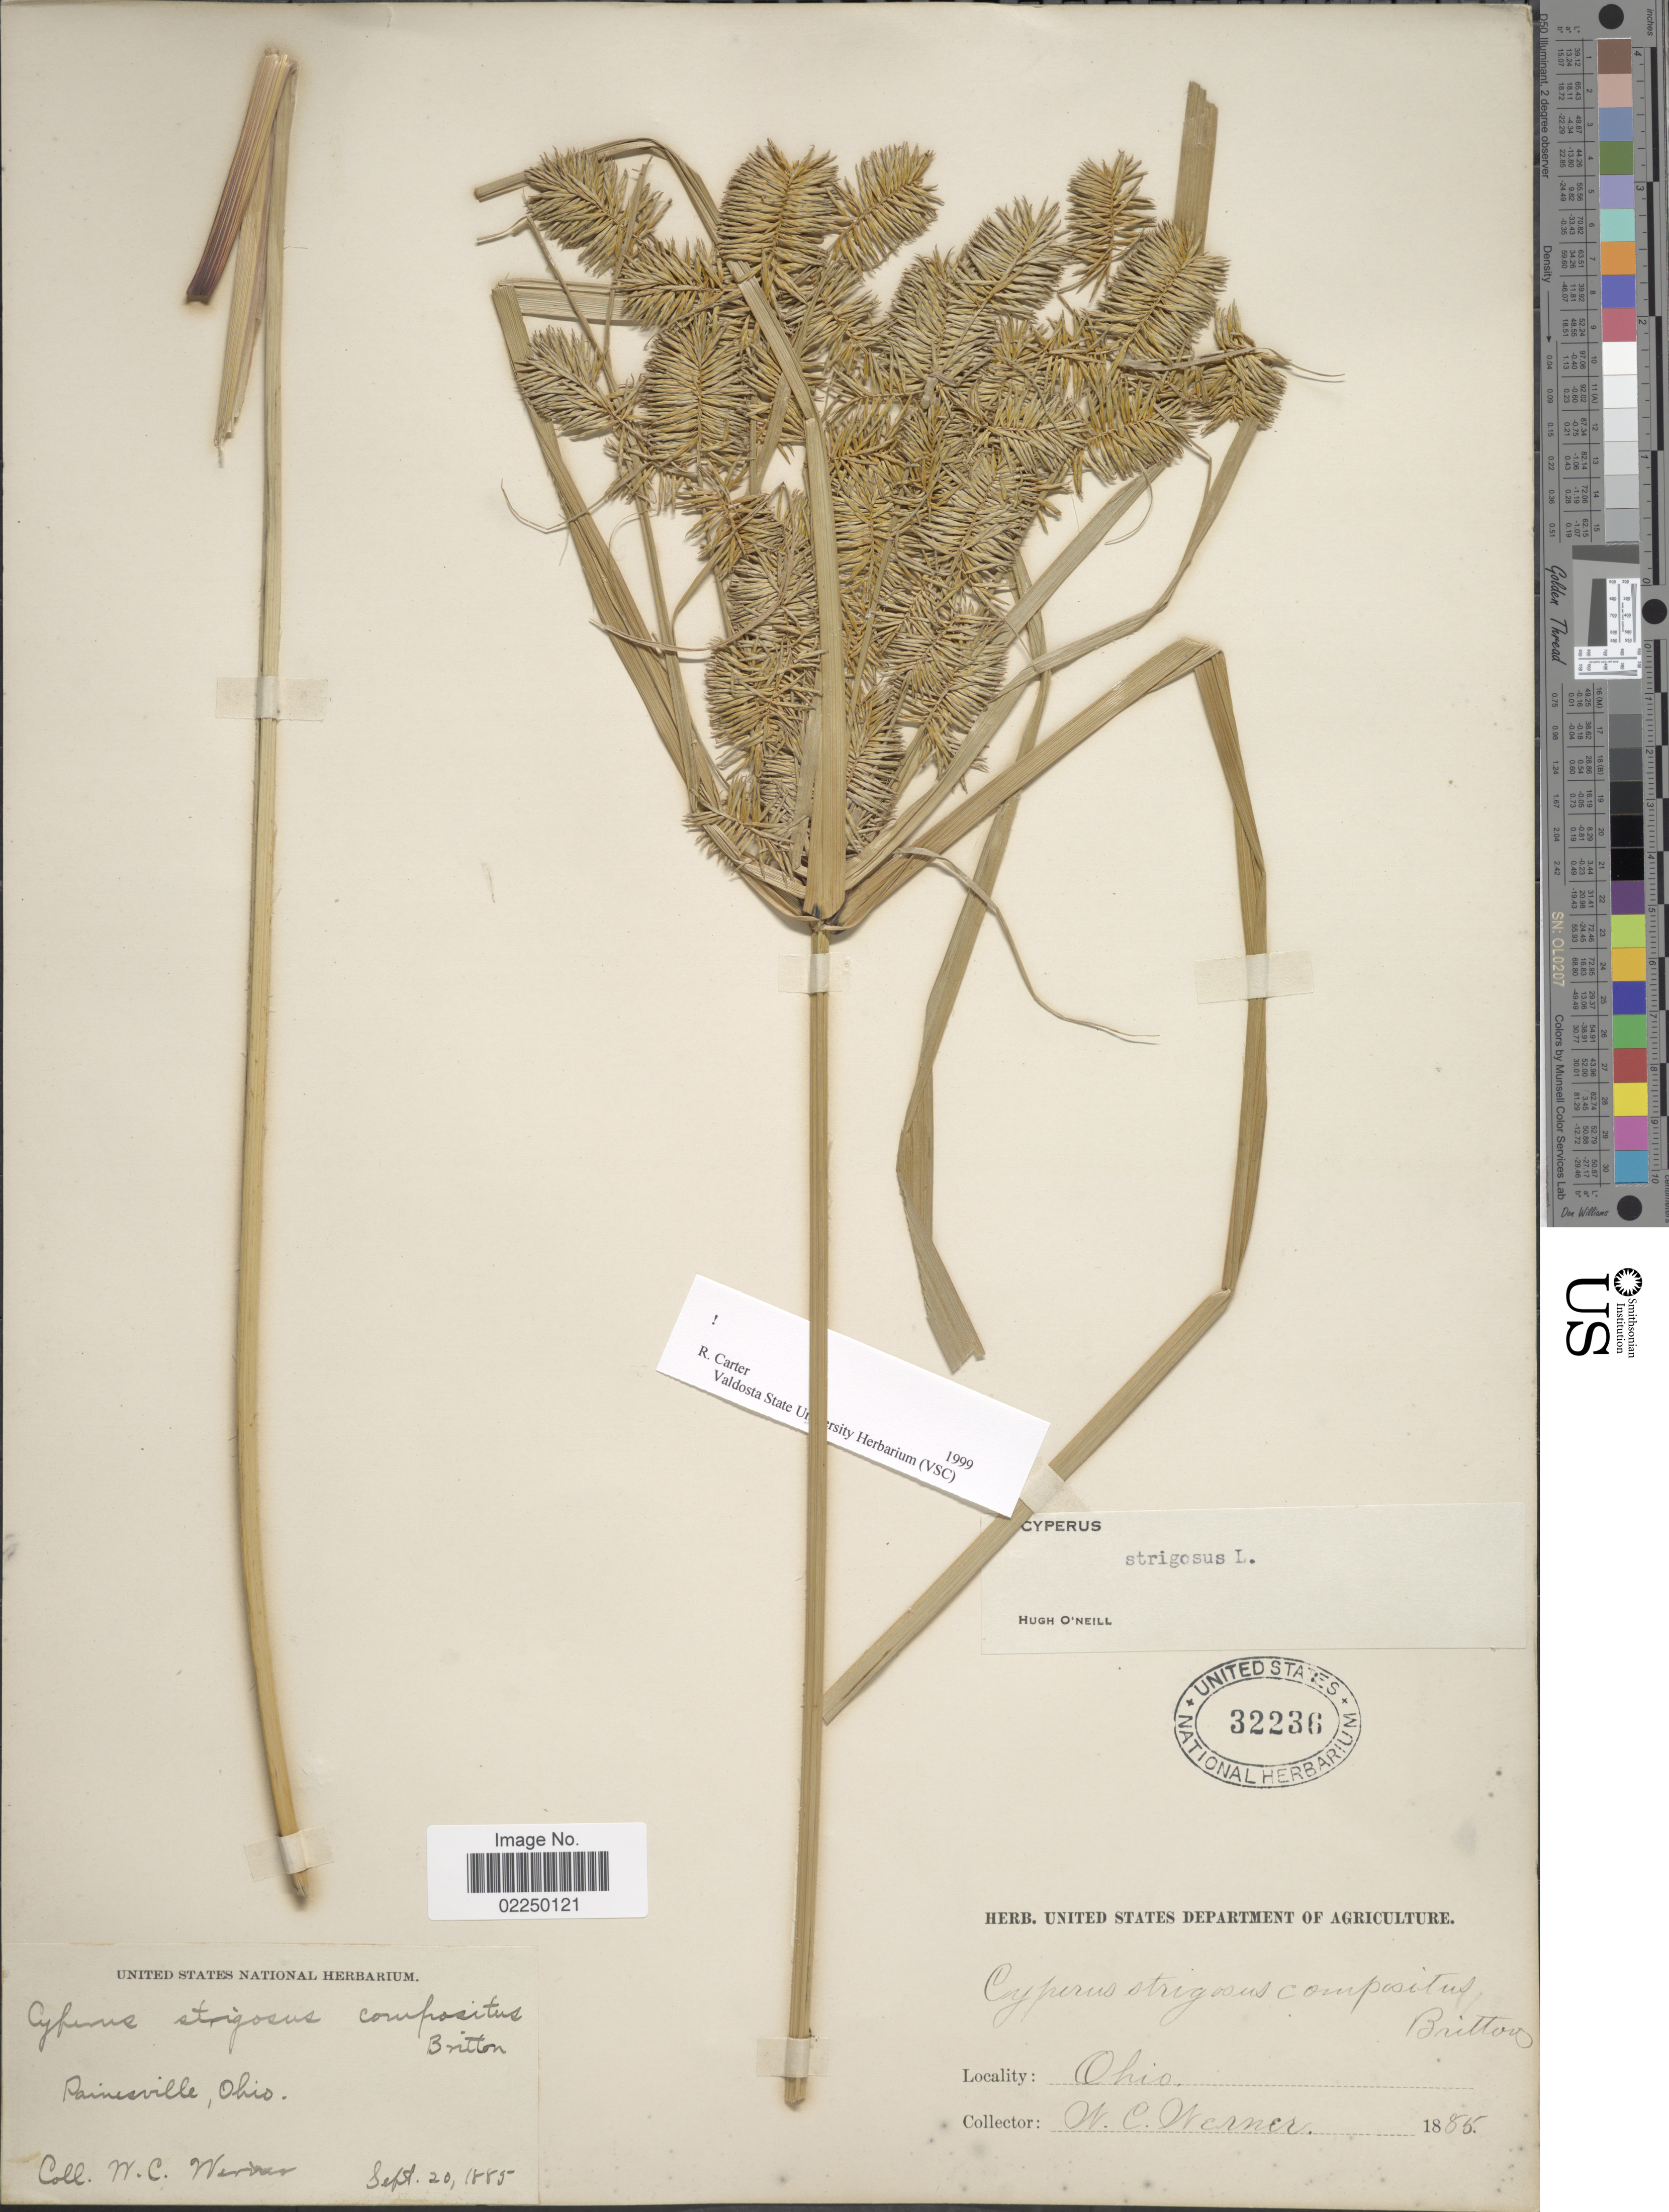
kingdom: Plantae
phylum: Tracheophyta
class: Liliopsida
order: Poales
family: Cyperaceae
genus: Cyperus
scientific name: Cyperus strigosus L.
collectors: W. Werner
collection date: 1885-09-20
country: United States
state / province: Ohio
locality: Painesville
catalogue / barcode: US 32236